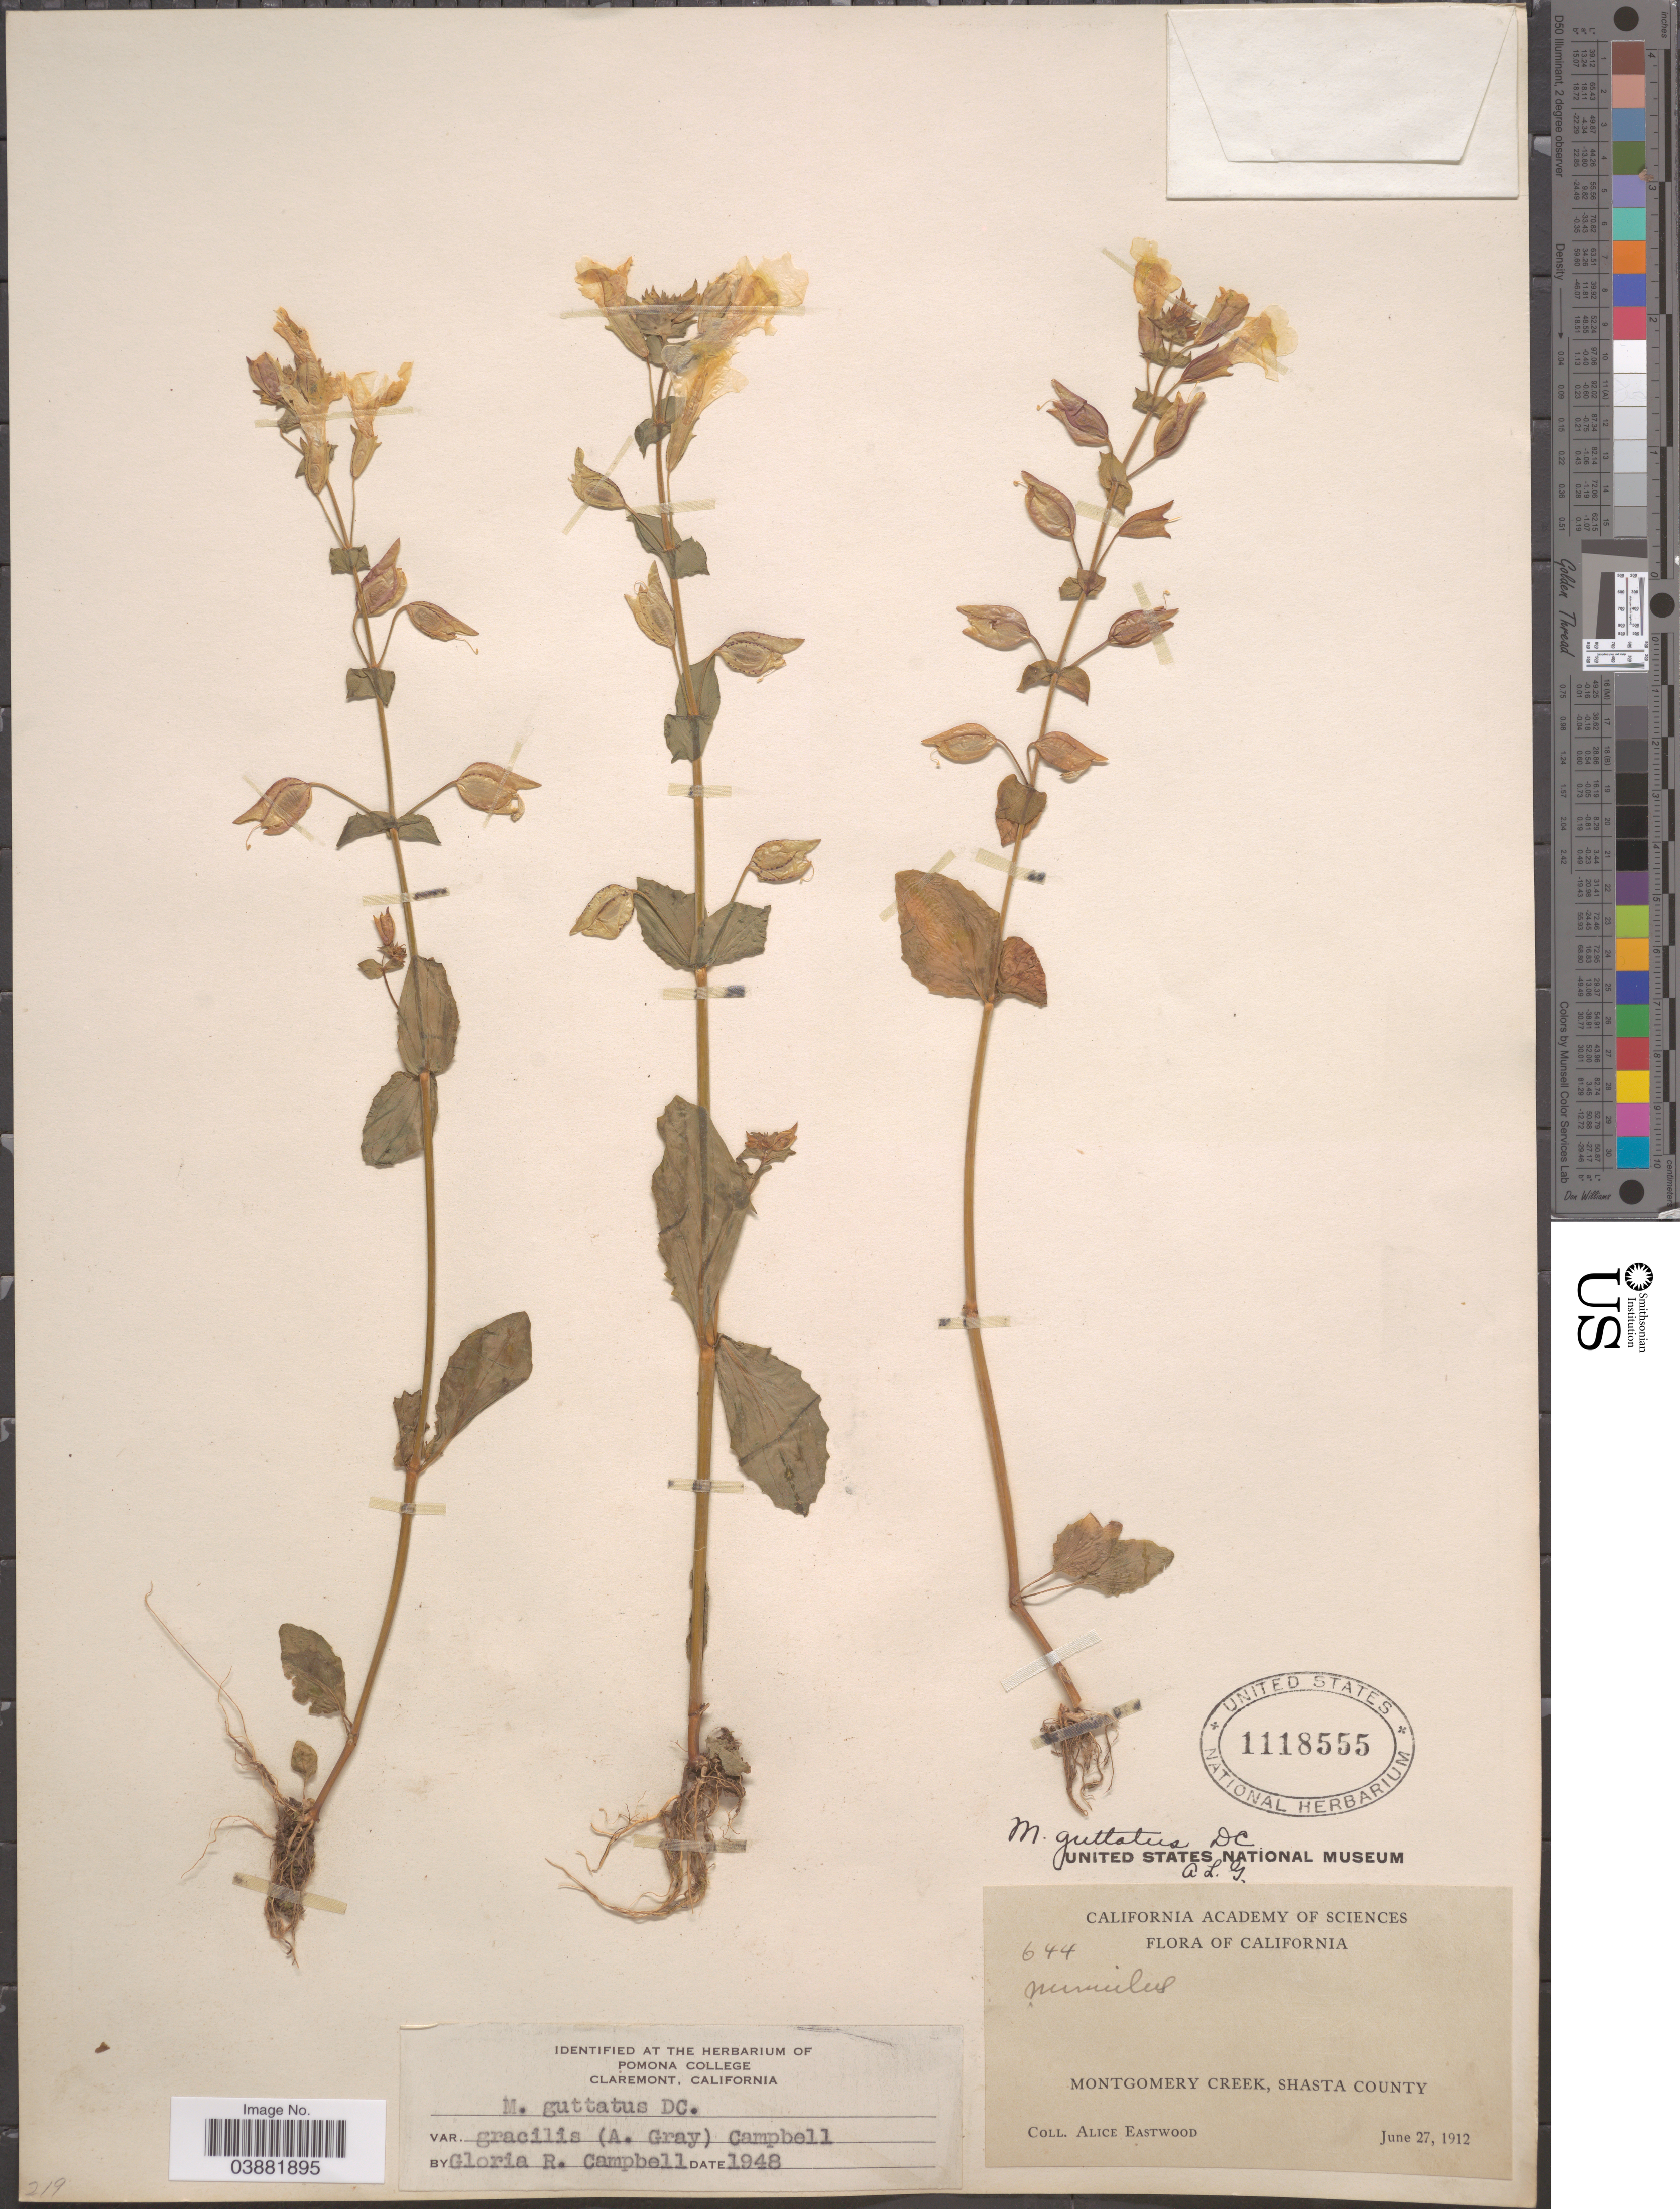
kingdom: Plantae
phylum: Tracheophyta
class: Magnoliopsida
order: Lamiales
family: Phrymaceae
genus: Mimulus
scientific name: Mimulus guttatus var. gracilis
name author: (A. Gray) G.R. Campb.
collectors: A. Eastwood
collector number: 644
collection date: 1912-06-27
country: United States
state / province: California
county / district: Shasta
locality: Montgomery Creek, Shasta County.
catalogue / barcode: US 1118555